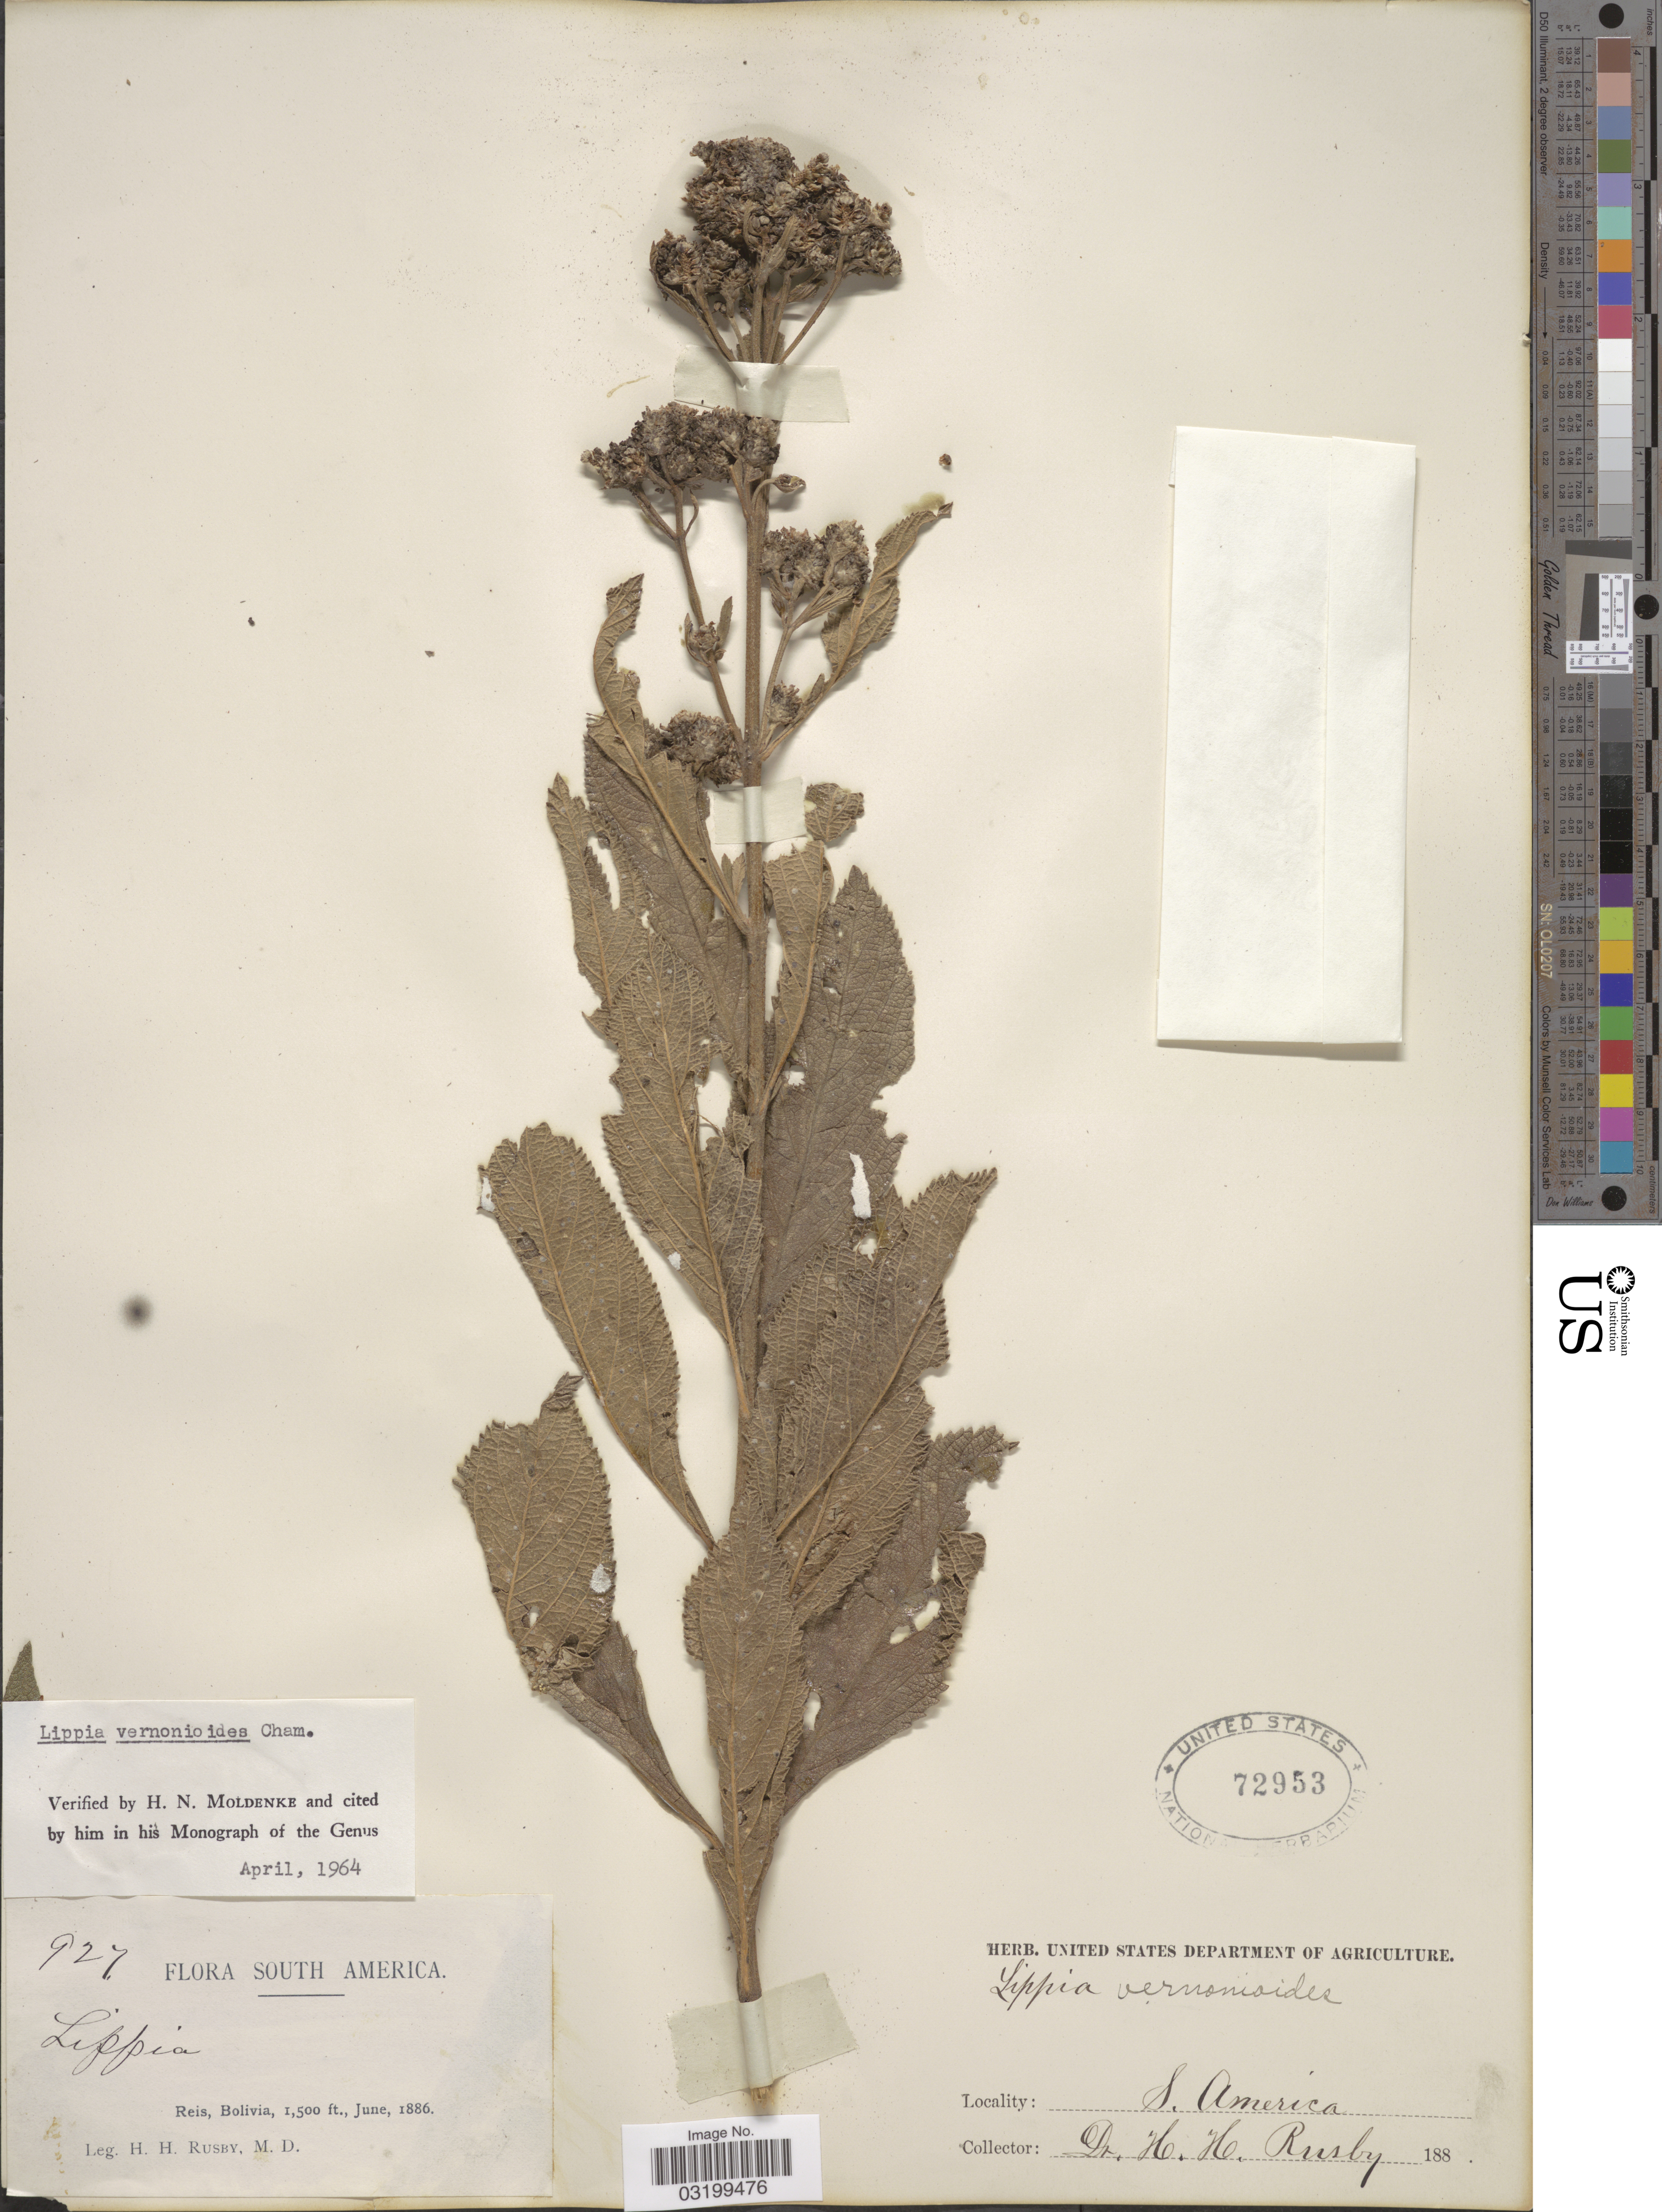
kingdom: Plantae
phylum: Tracheophyta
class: Magnoliopsida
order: Lamiales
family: Verbenaceae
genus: Lippia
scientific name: Lippia vernonioides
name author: Cham.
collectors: H. H. Rusby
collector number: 927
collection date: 1886-06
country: Bolivia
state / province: Pando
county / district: Nicolas Suarez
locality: Reis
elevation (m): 457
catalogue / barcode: US 72953